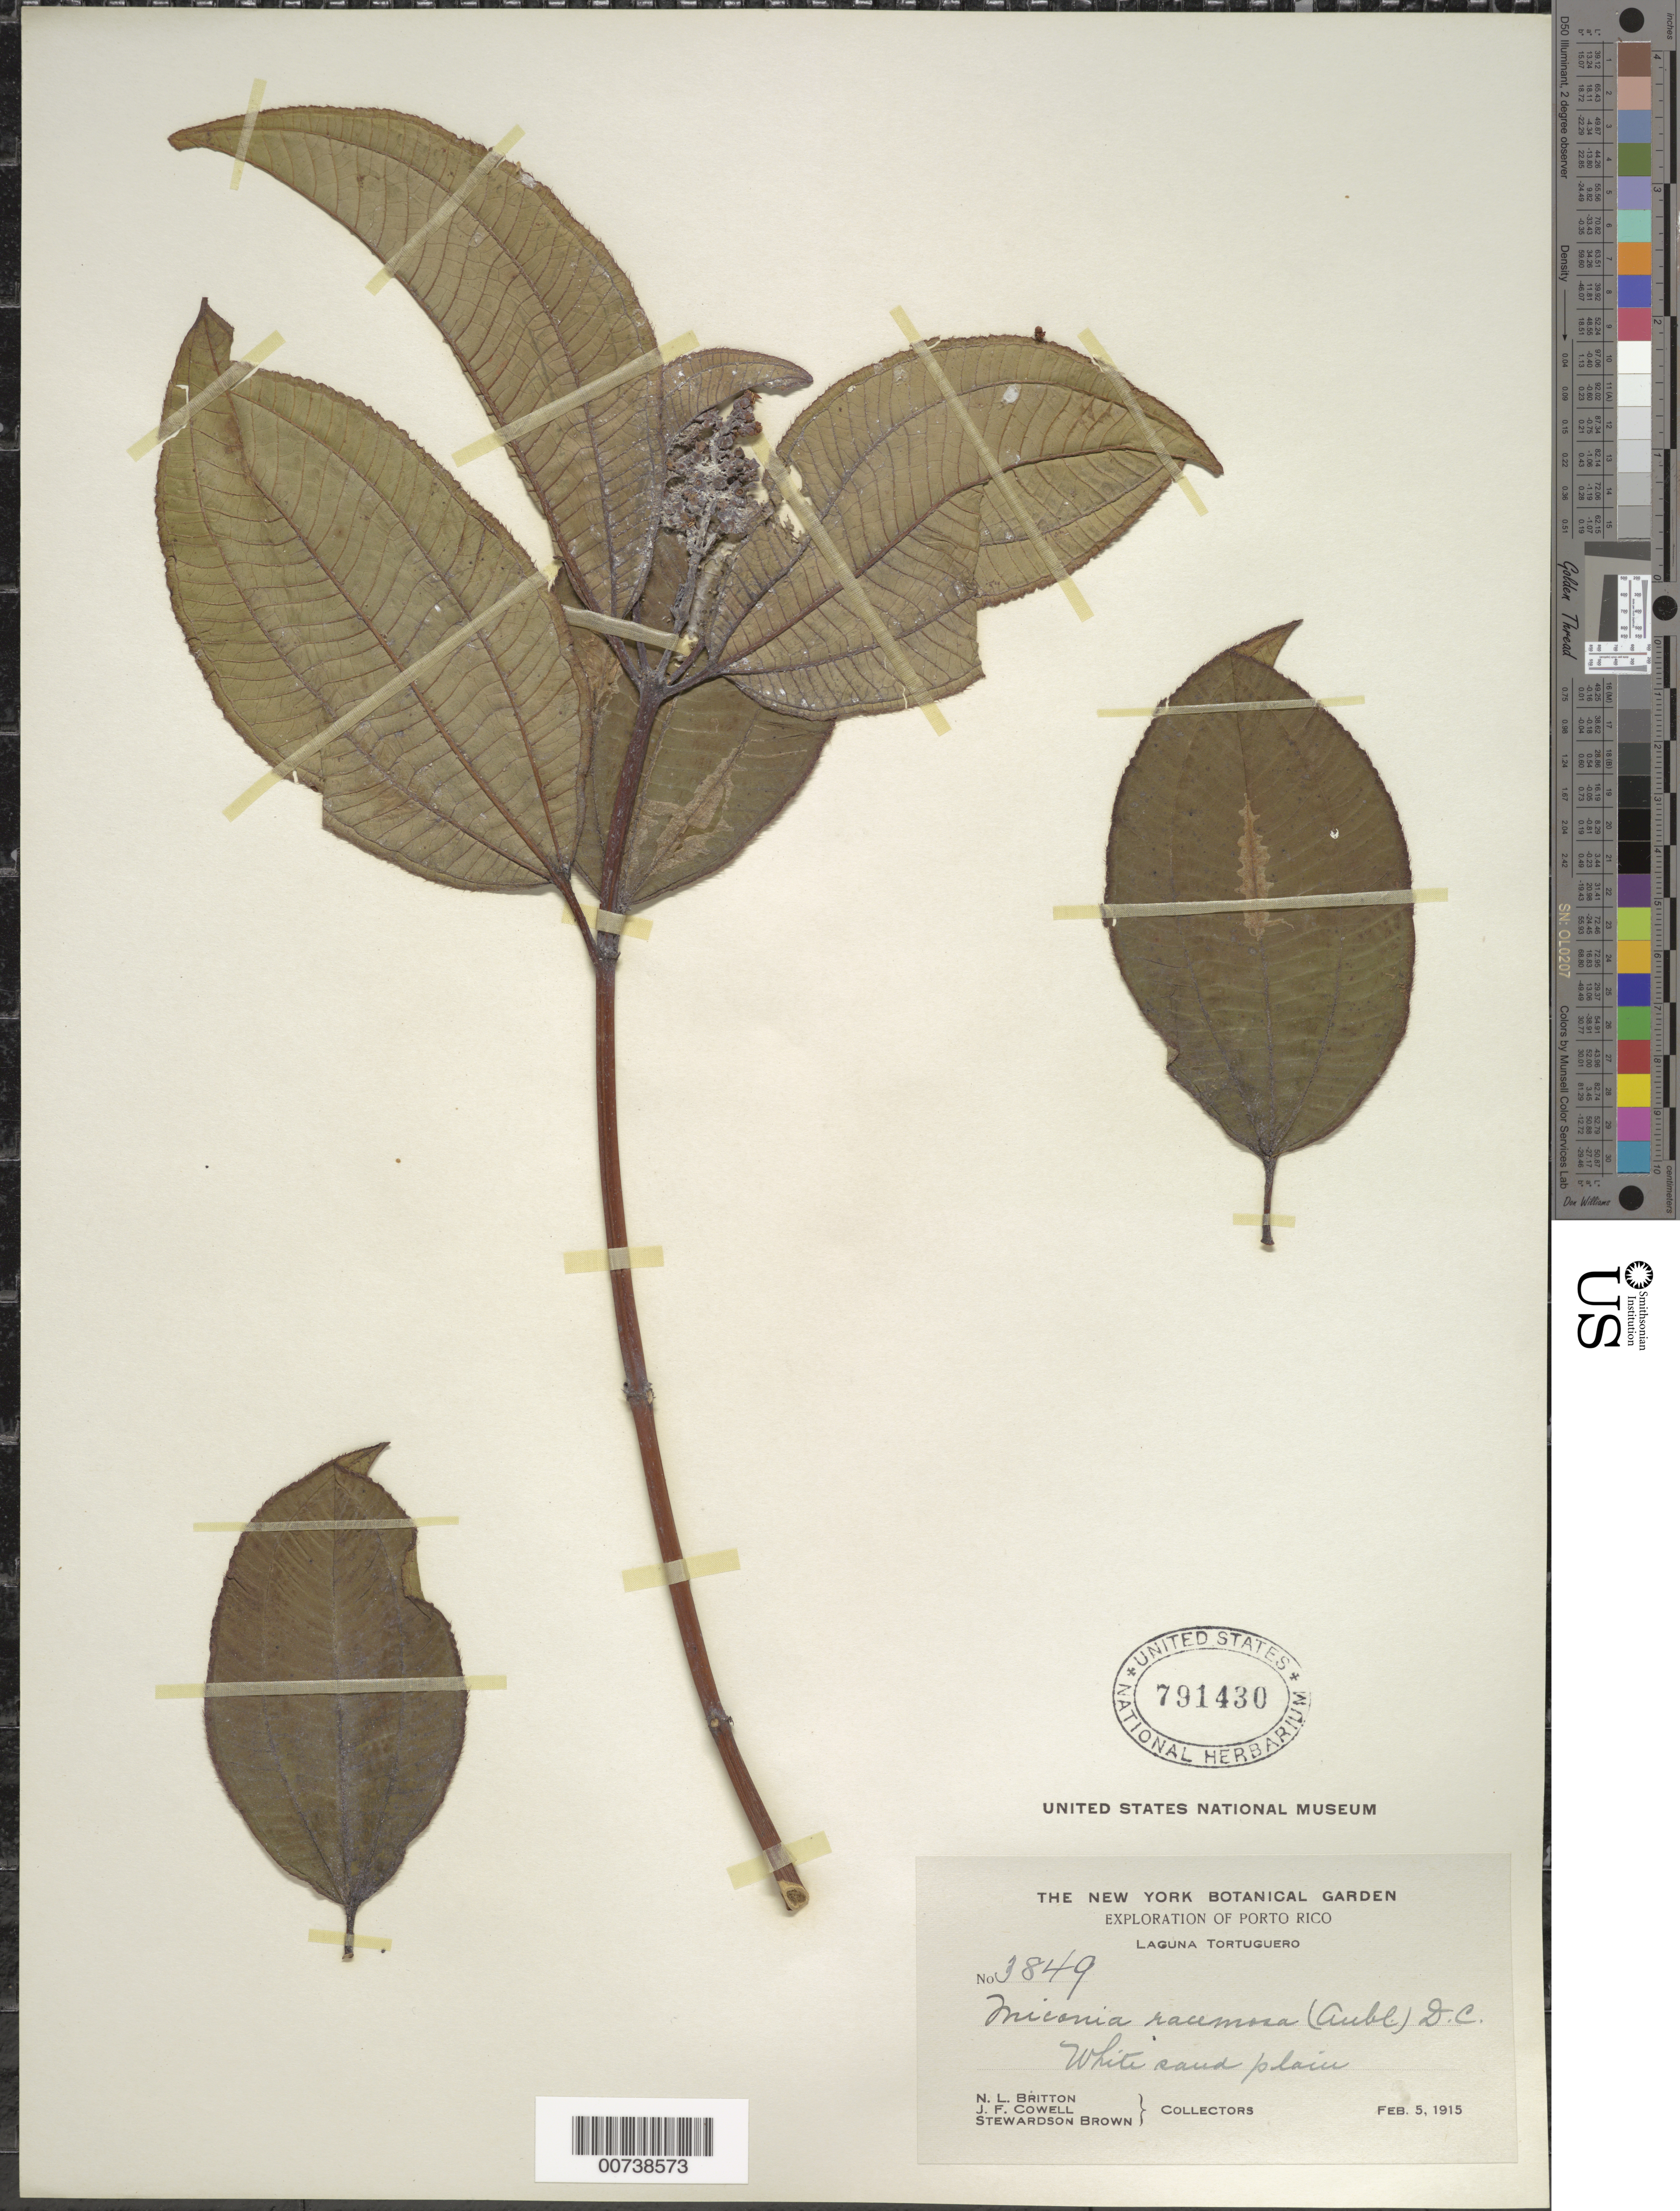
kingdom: Plantae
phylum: Tracheophyta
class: Magnoliopsida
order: Myrtales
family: Melastomataceae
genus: Miconia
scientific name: Miconia racemosa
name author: (Aubl.) DC.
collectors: N. Britton, J. F. Cowell & S. Brown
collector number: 3849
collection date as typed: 05 Feb 1915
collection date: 1915-02-05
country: Puerto Rico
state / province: Manatí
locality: Laguna Tortuguero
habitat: White sand plain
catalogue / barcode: US 791430